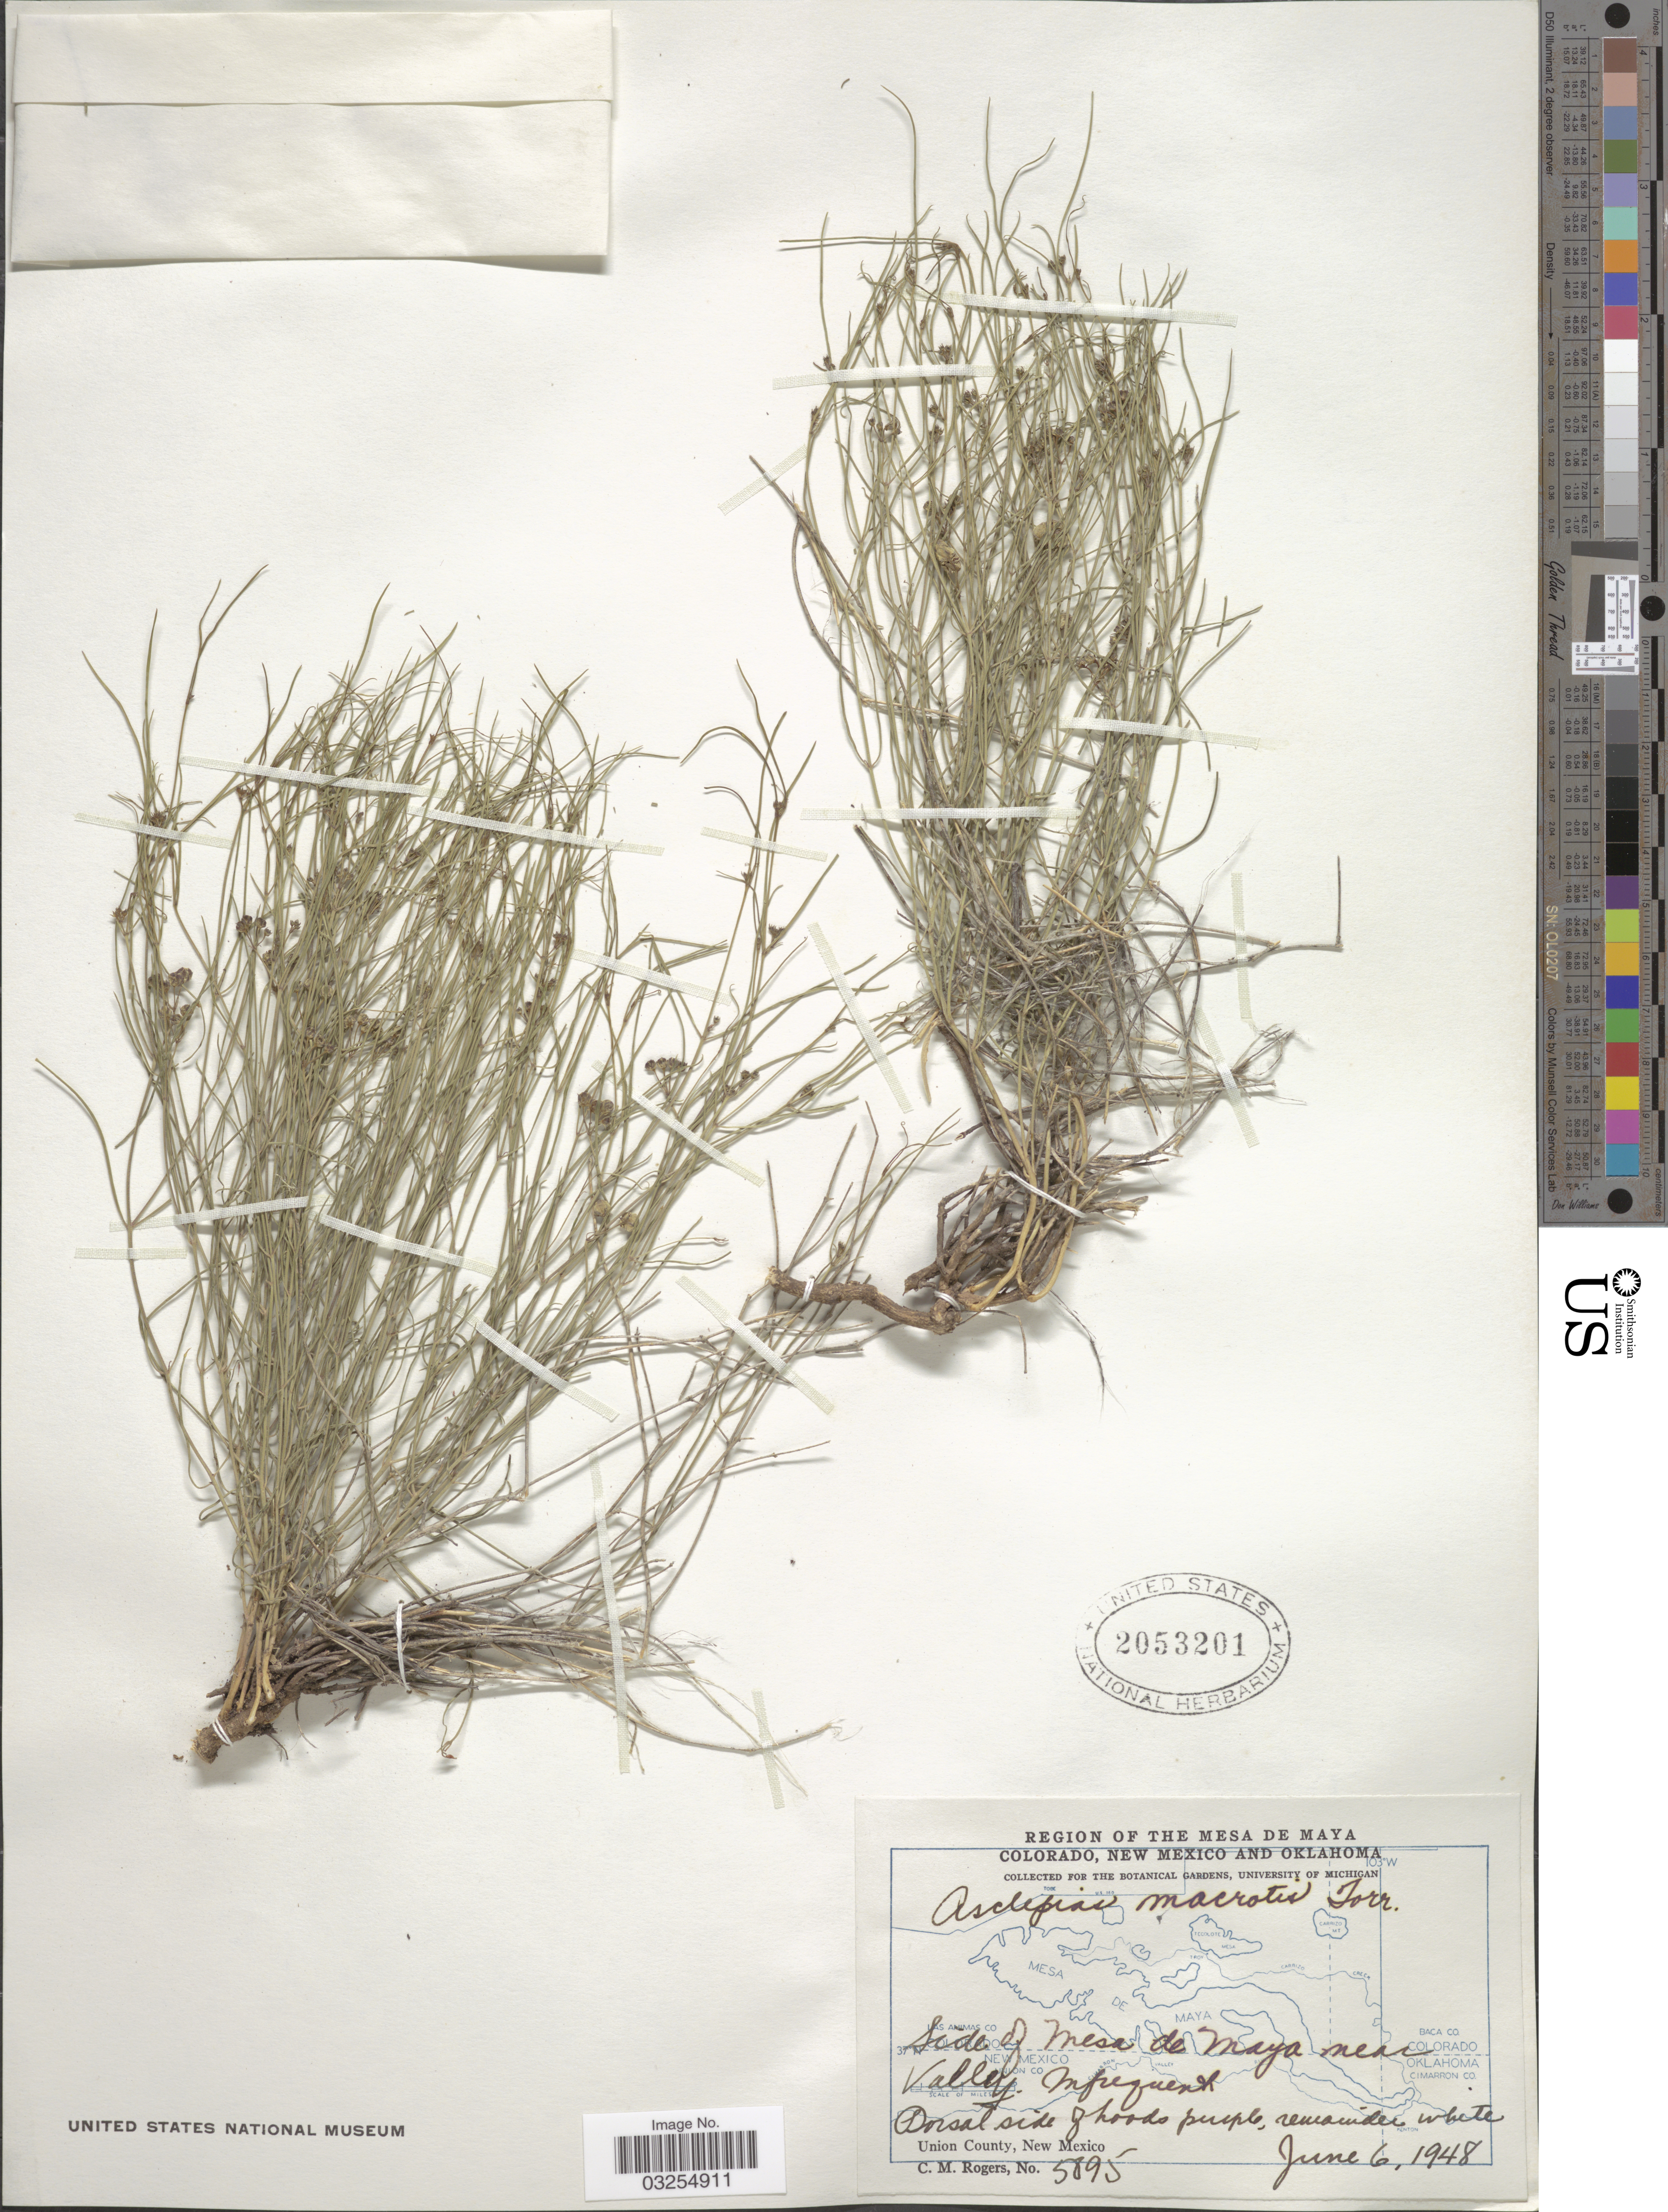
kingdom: Plantae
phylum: Tracheophyta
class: Magnoliopsida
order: Gentianales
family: Apocynaceae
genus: Asclepias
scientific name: Asclepias macrotis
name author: Torr.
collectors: C. M. Rogers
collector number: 5895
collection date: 1948-06-06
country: United States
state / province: New Mexico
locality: Region of the Mesa de Maya. Side of Mesa de Maya near Valley. Union County, New Mexico.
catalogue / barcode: US 2053201